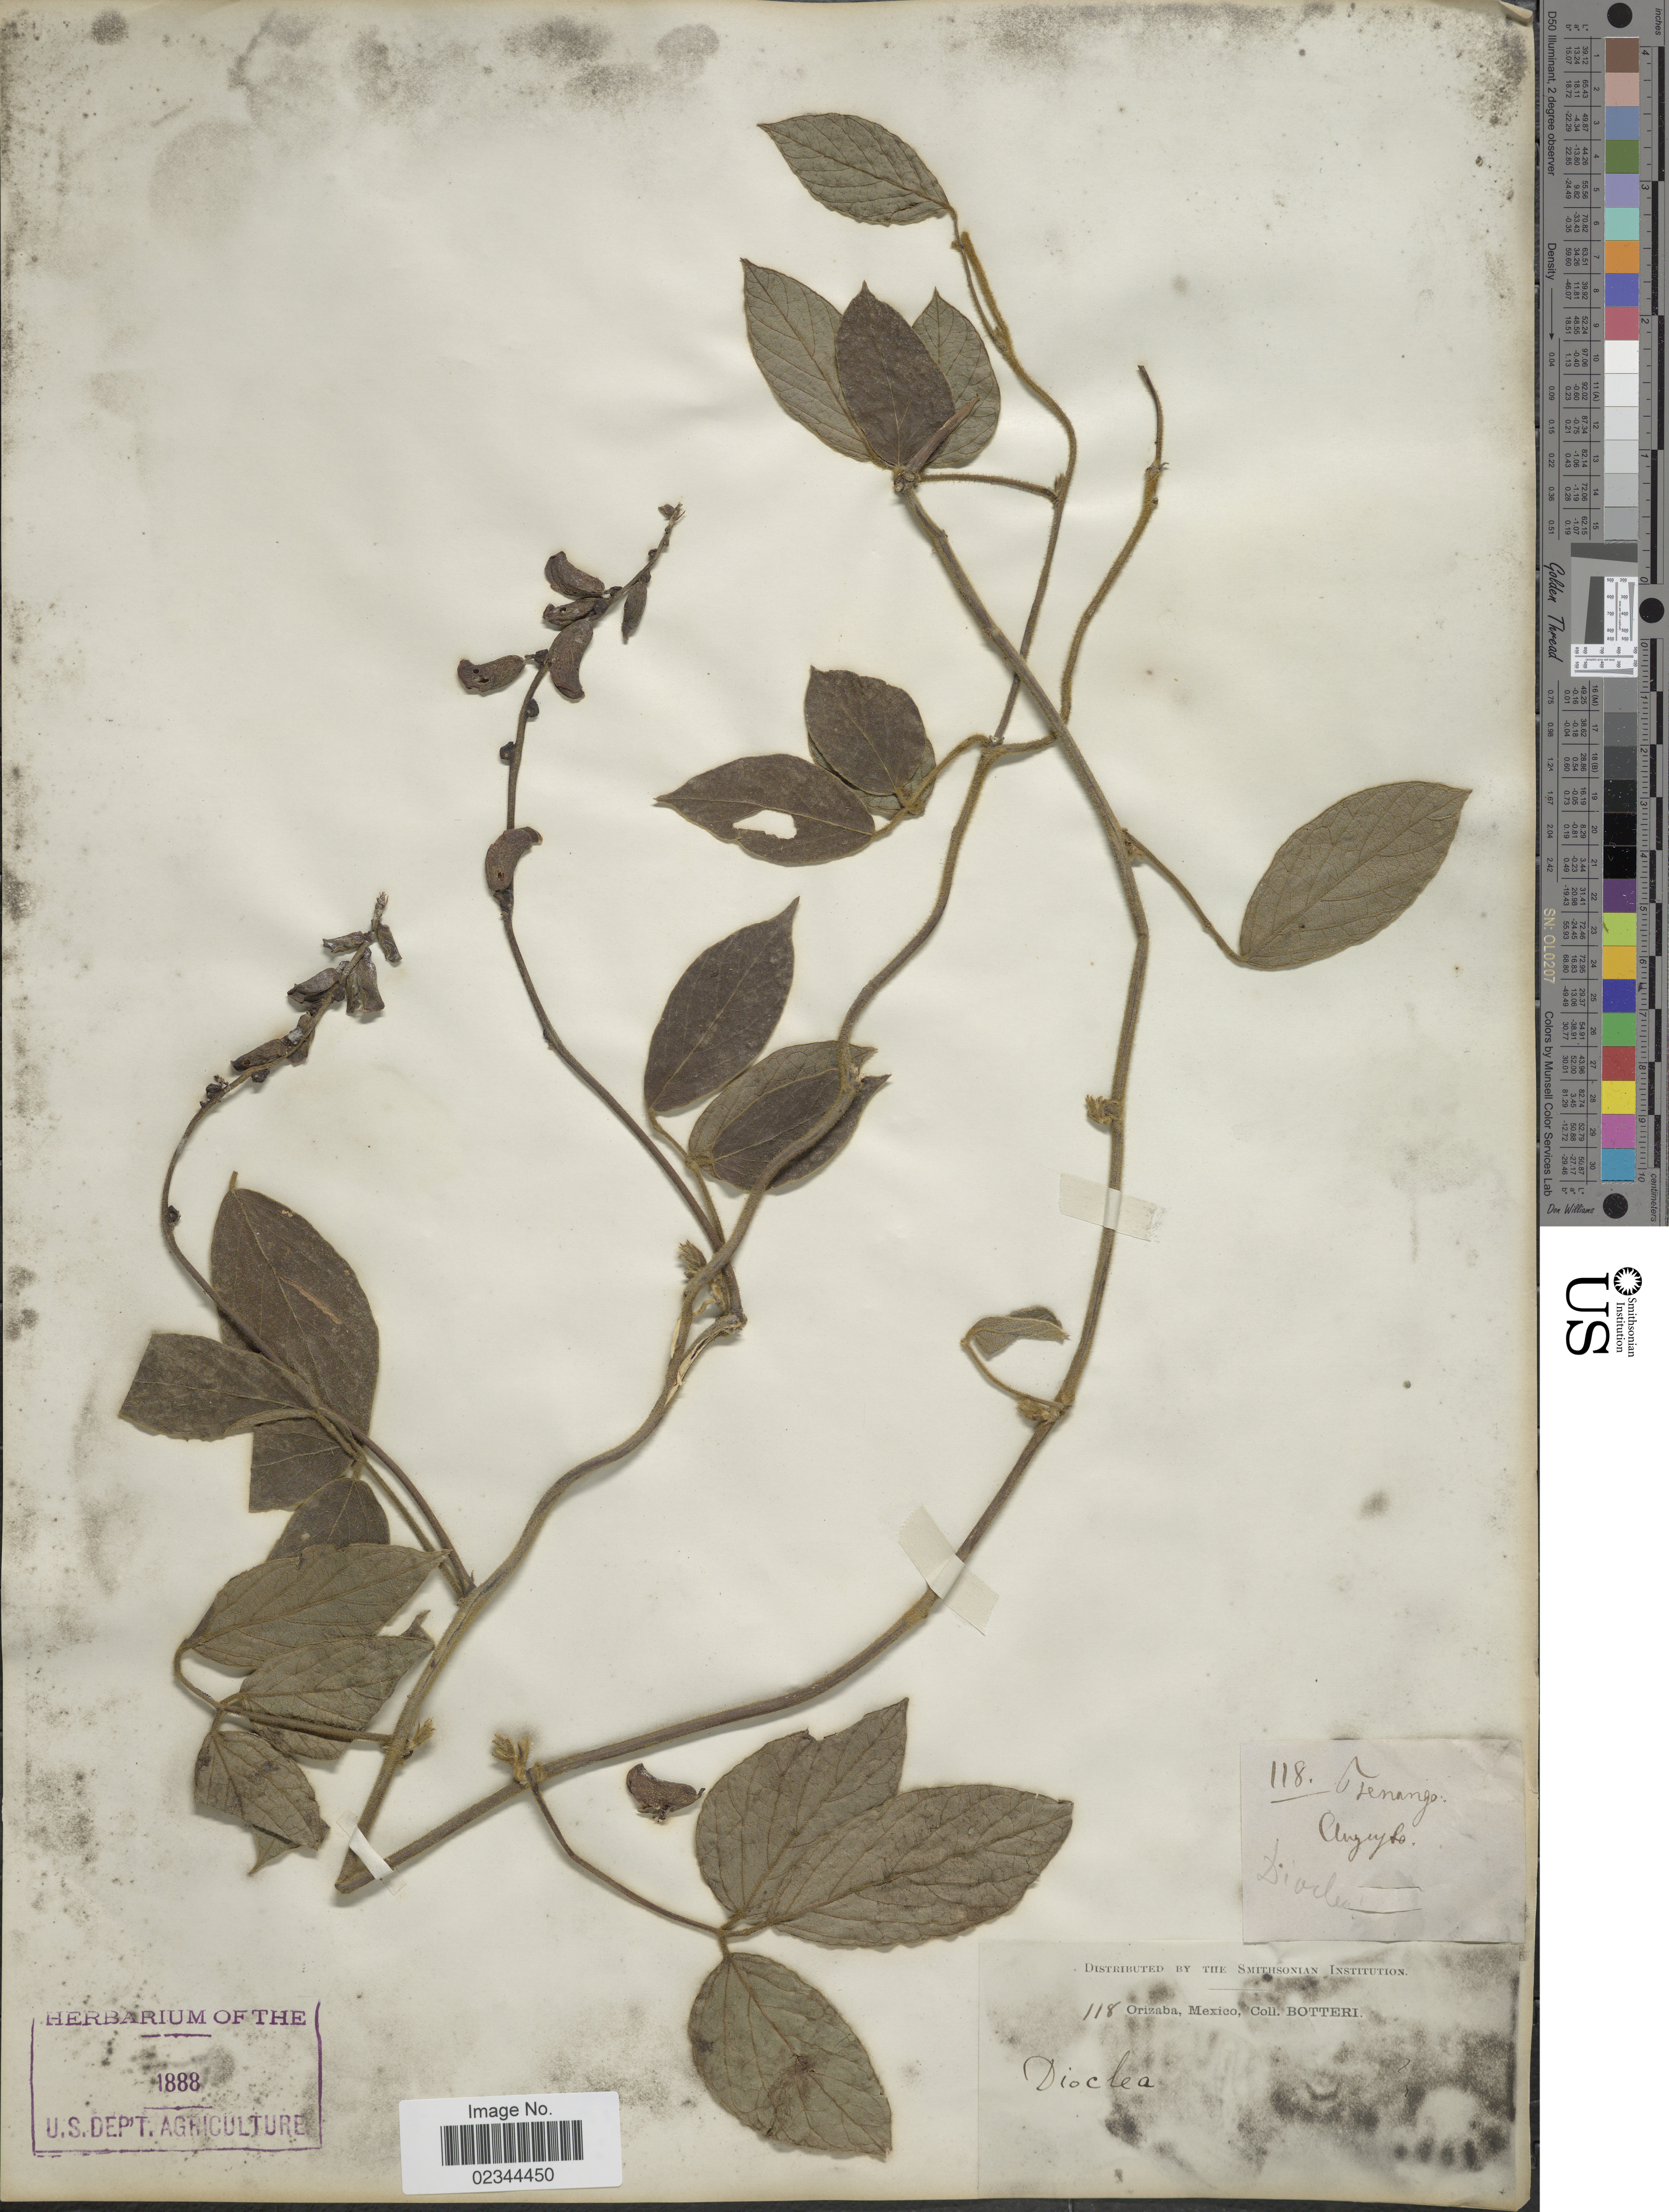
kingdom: Plantae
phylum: Tracheophyta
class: Magnoliopsida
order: Fabales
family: Fabaceae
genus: Canavalia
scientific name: Canavalia villosa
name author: Benth.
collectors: -. Botteri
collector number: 118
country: Mexico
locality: Orizaba, Tenango [interpreted] Angeyto [interpreted]